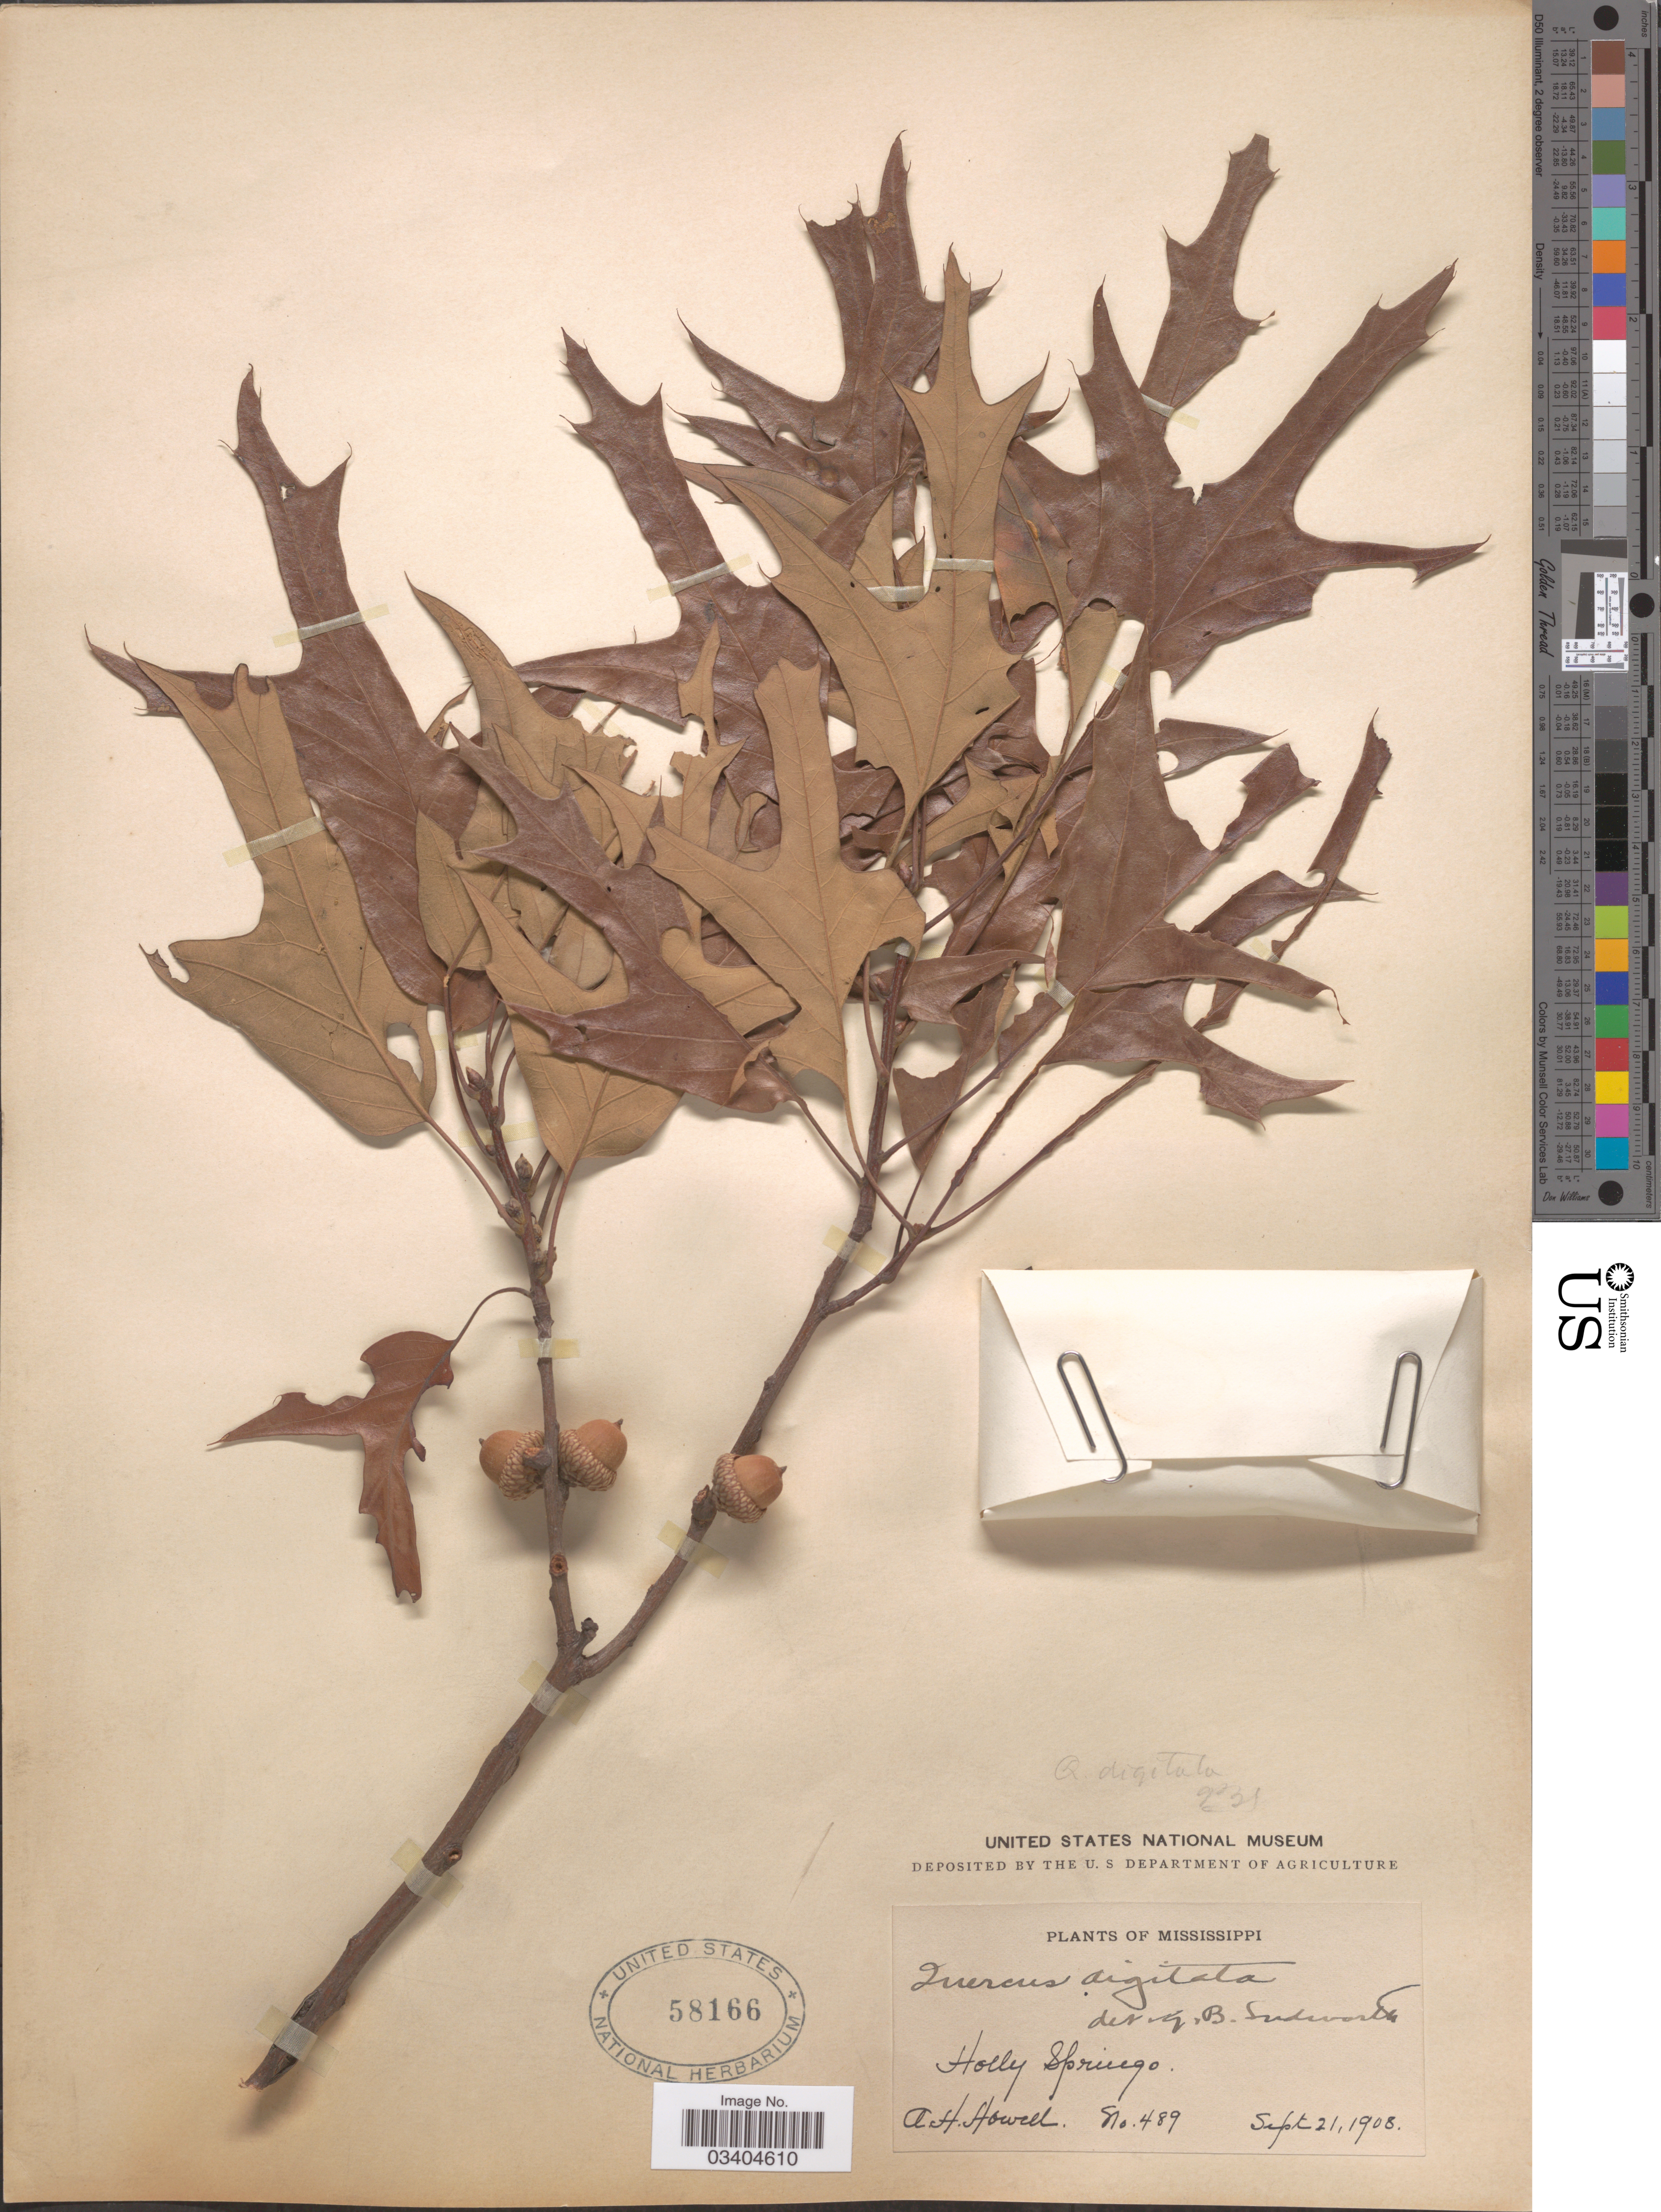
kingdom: Plantae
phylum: Tracheophyta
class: Magnoliopsida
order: Fagales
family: Fagaceae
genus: Quercus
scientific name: Quercus falcata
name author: Michx.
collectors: A. Howell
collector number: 489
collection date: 1908-09-21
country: United States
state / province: Mississippi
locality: Holly Springs.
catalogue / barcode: US 58166